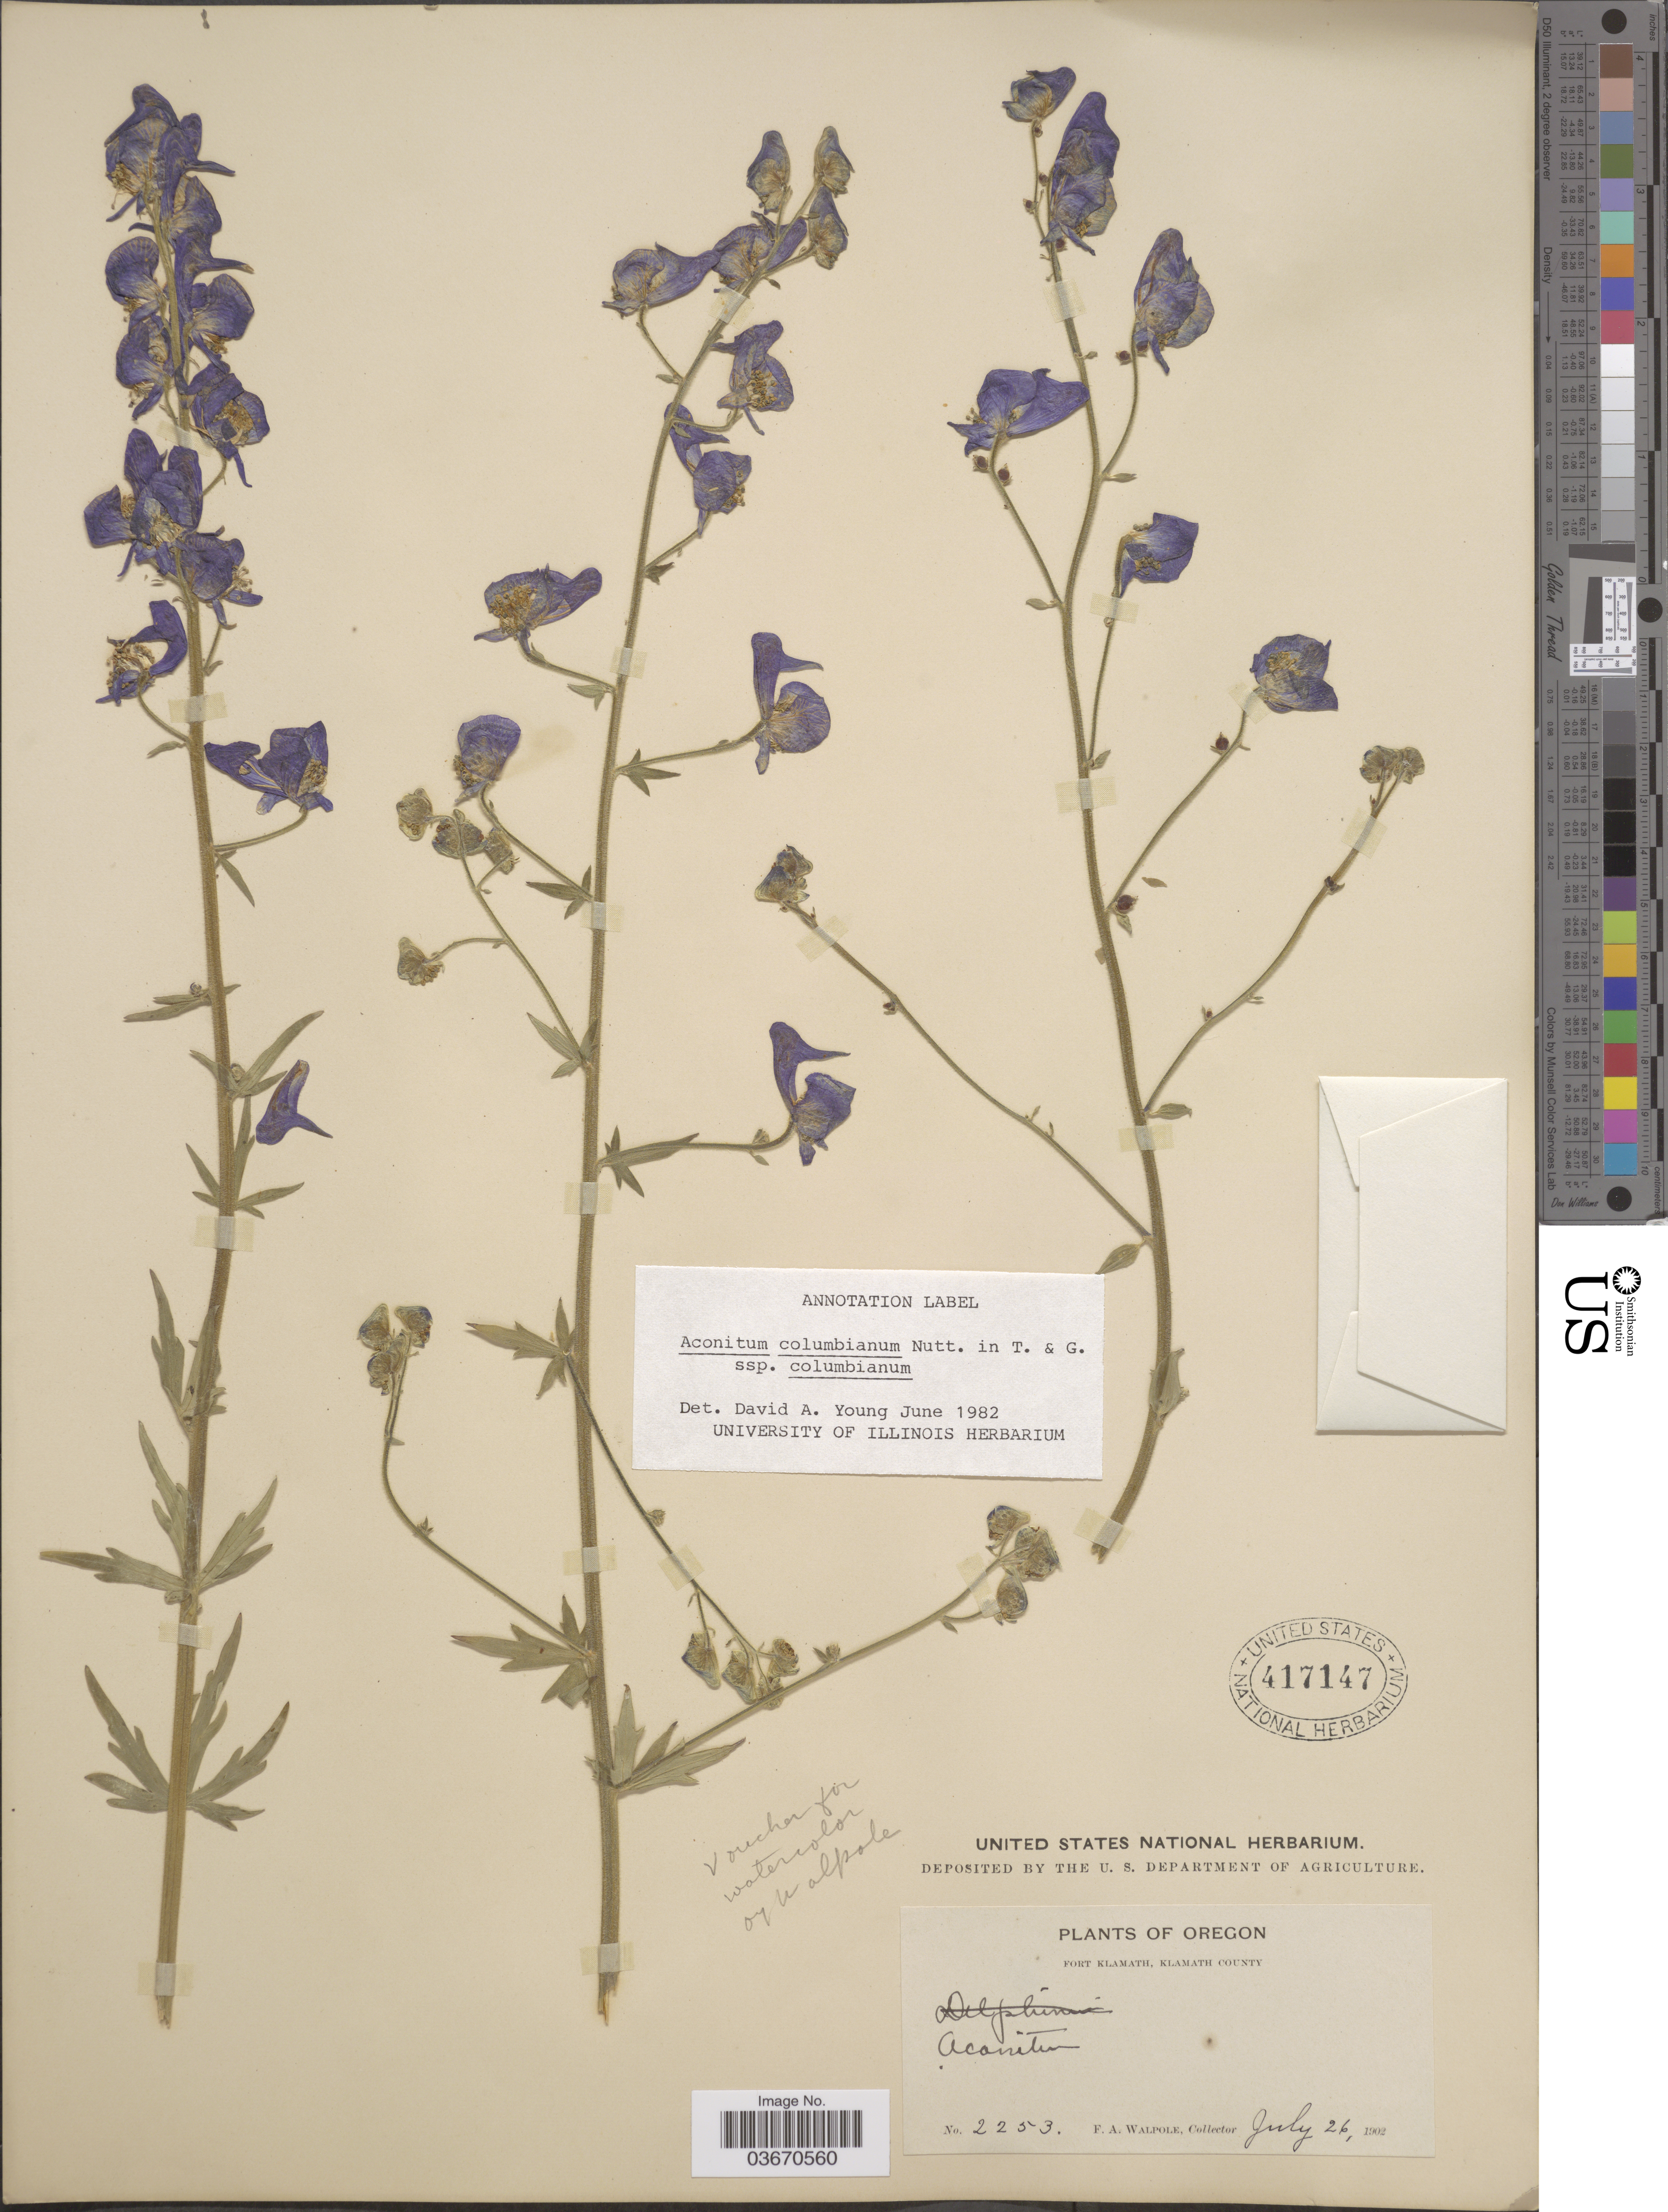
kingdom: Plantae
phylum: Tracheophyta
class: Magnoliopsida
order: Ranunculales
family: Ranunculaceae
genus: Aconitum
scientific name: Aconitum columbianum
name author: Nutt.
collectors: F. Walpole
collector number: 2253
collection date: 1902-07-26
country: United States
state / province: Oregon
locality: Fort Klamath, Klamath County.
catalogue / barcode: US 417147